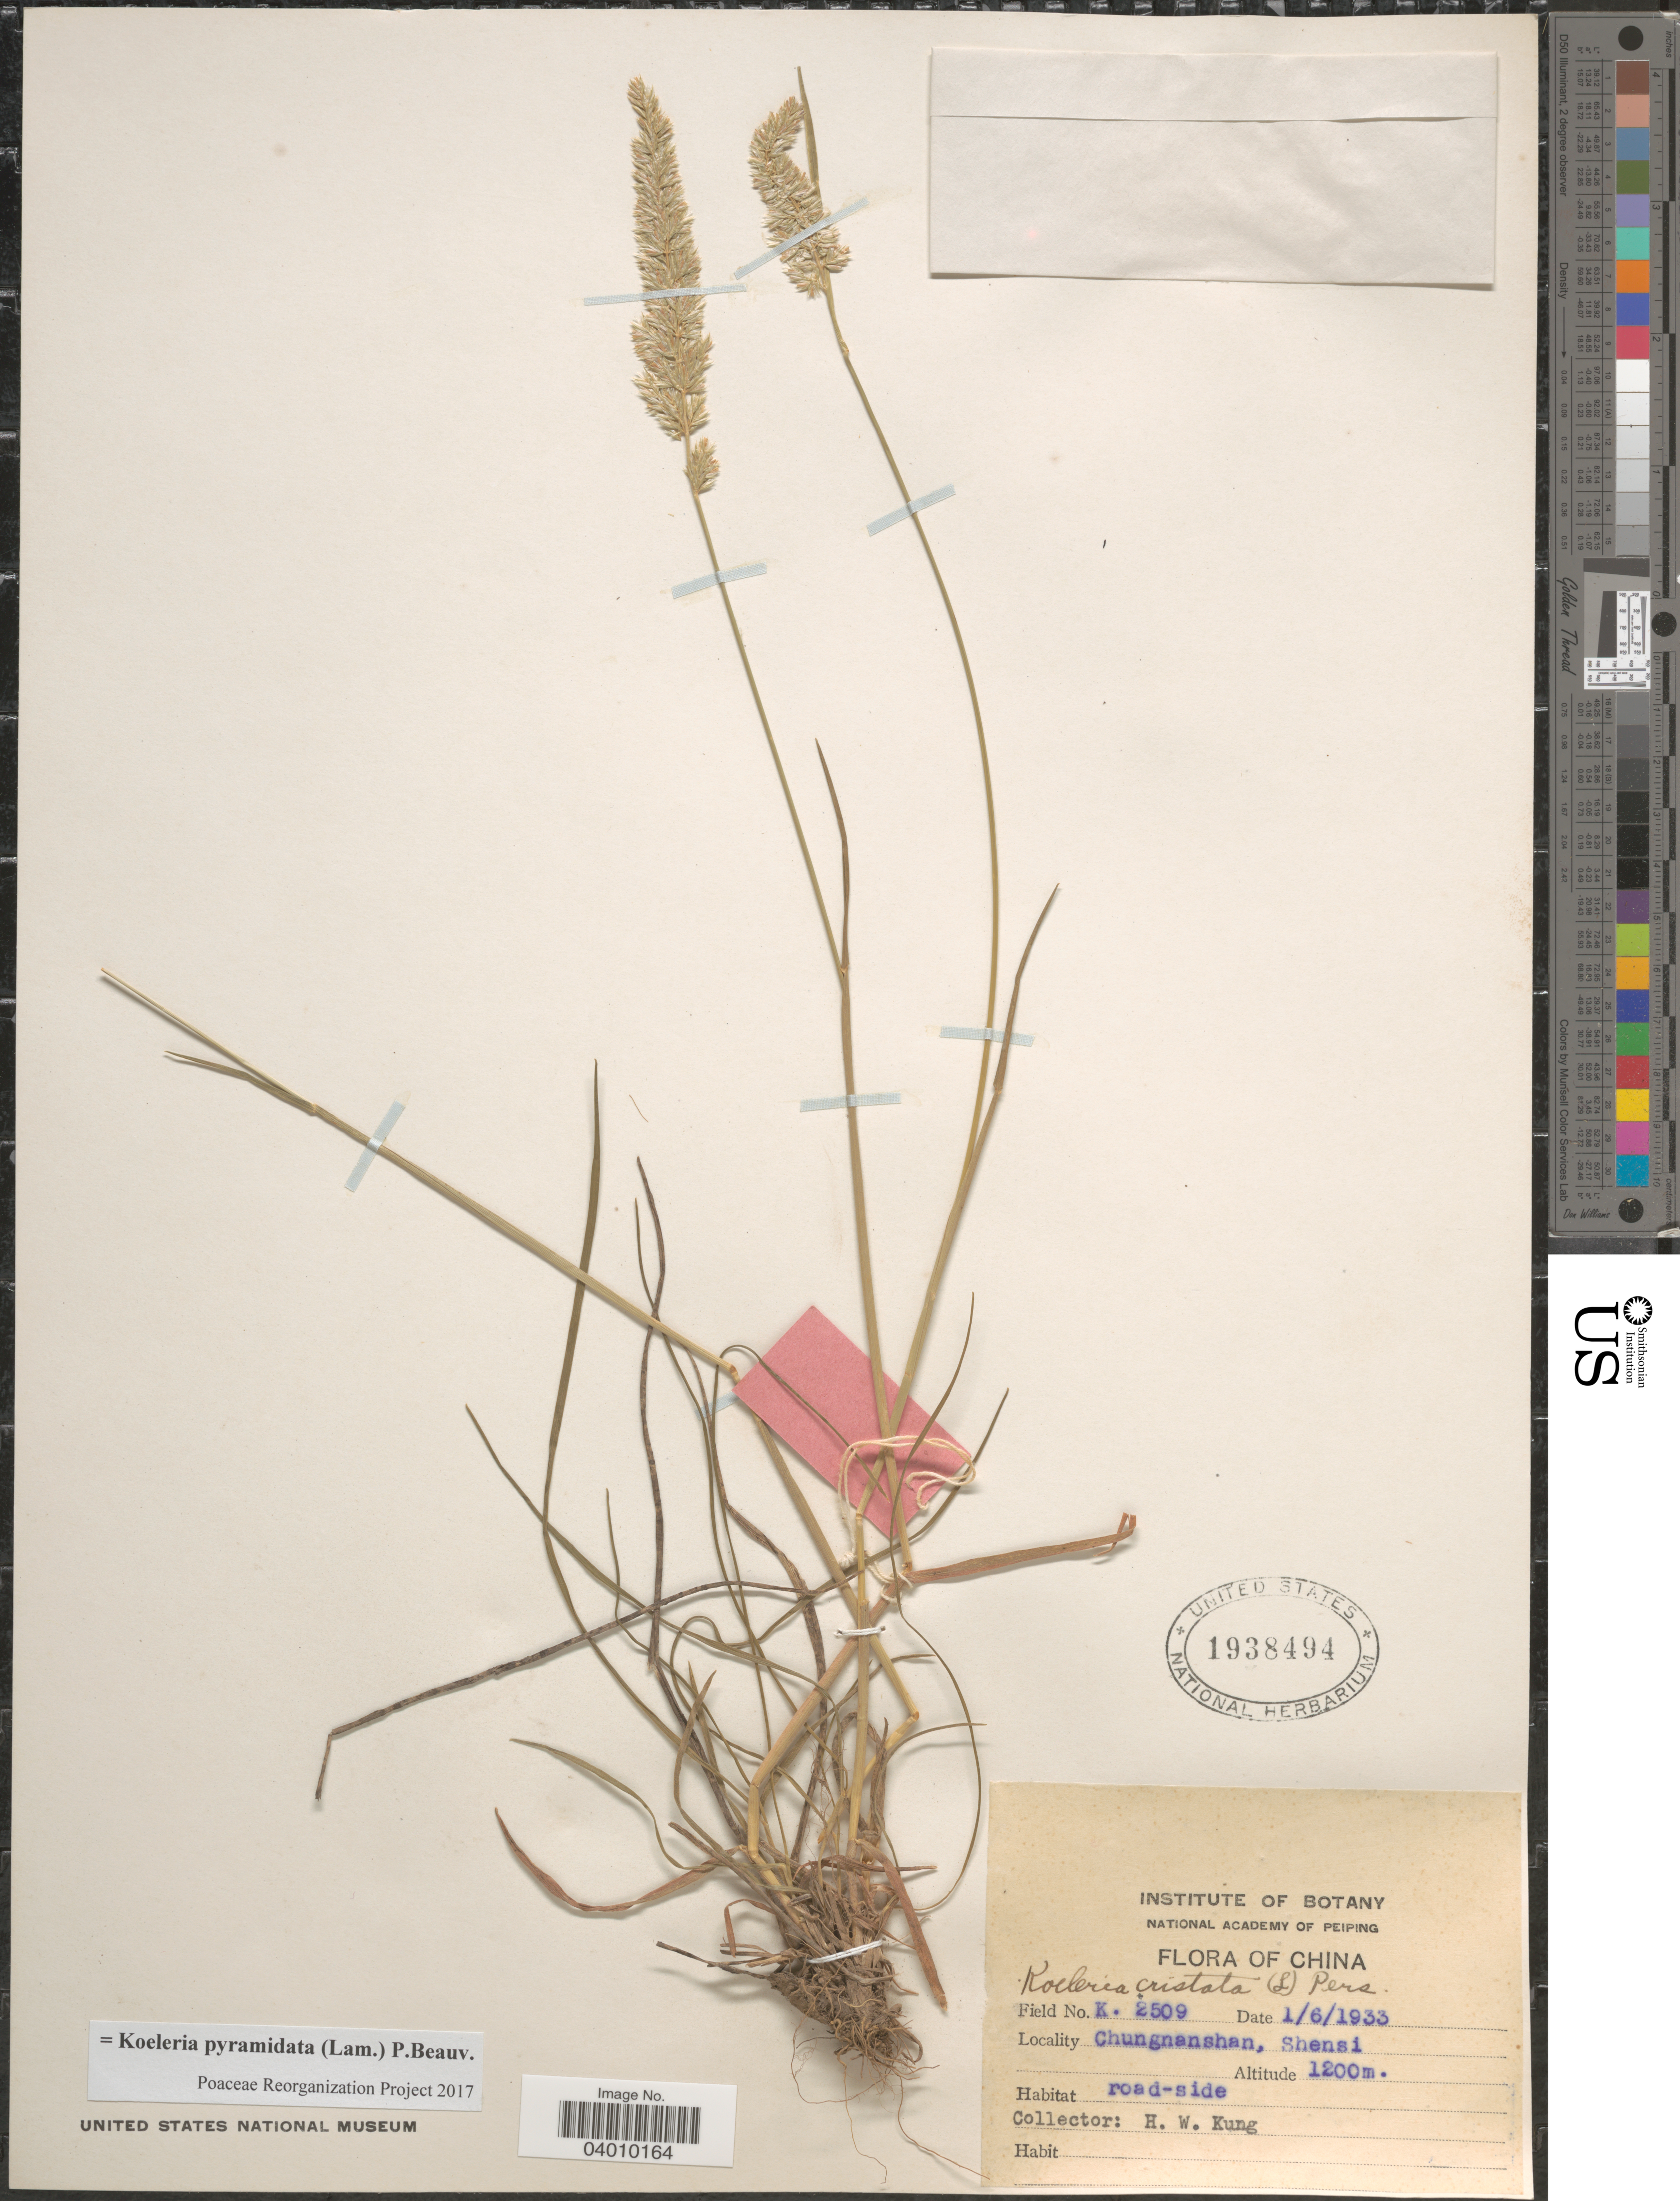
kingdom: Plantae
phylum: Tracheophyta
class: Liliopsida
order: Poales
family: Poaceae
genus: Koeleria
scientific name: Koeleria pyramidata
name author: (Lam.) P. Beauv.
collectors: H. Kung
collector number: K2509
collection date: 1933-06-01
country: China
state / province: Shaanxi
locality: Chungnanshan, Shensi.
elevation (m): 1200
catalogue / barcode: US 1938494